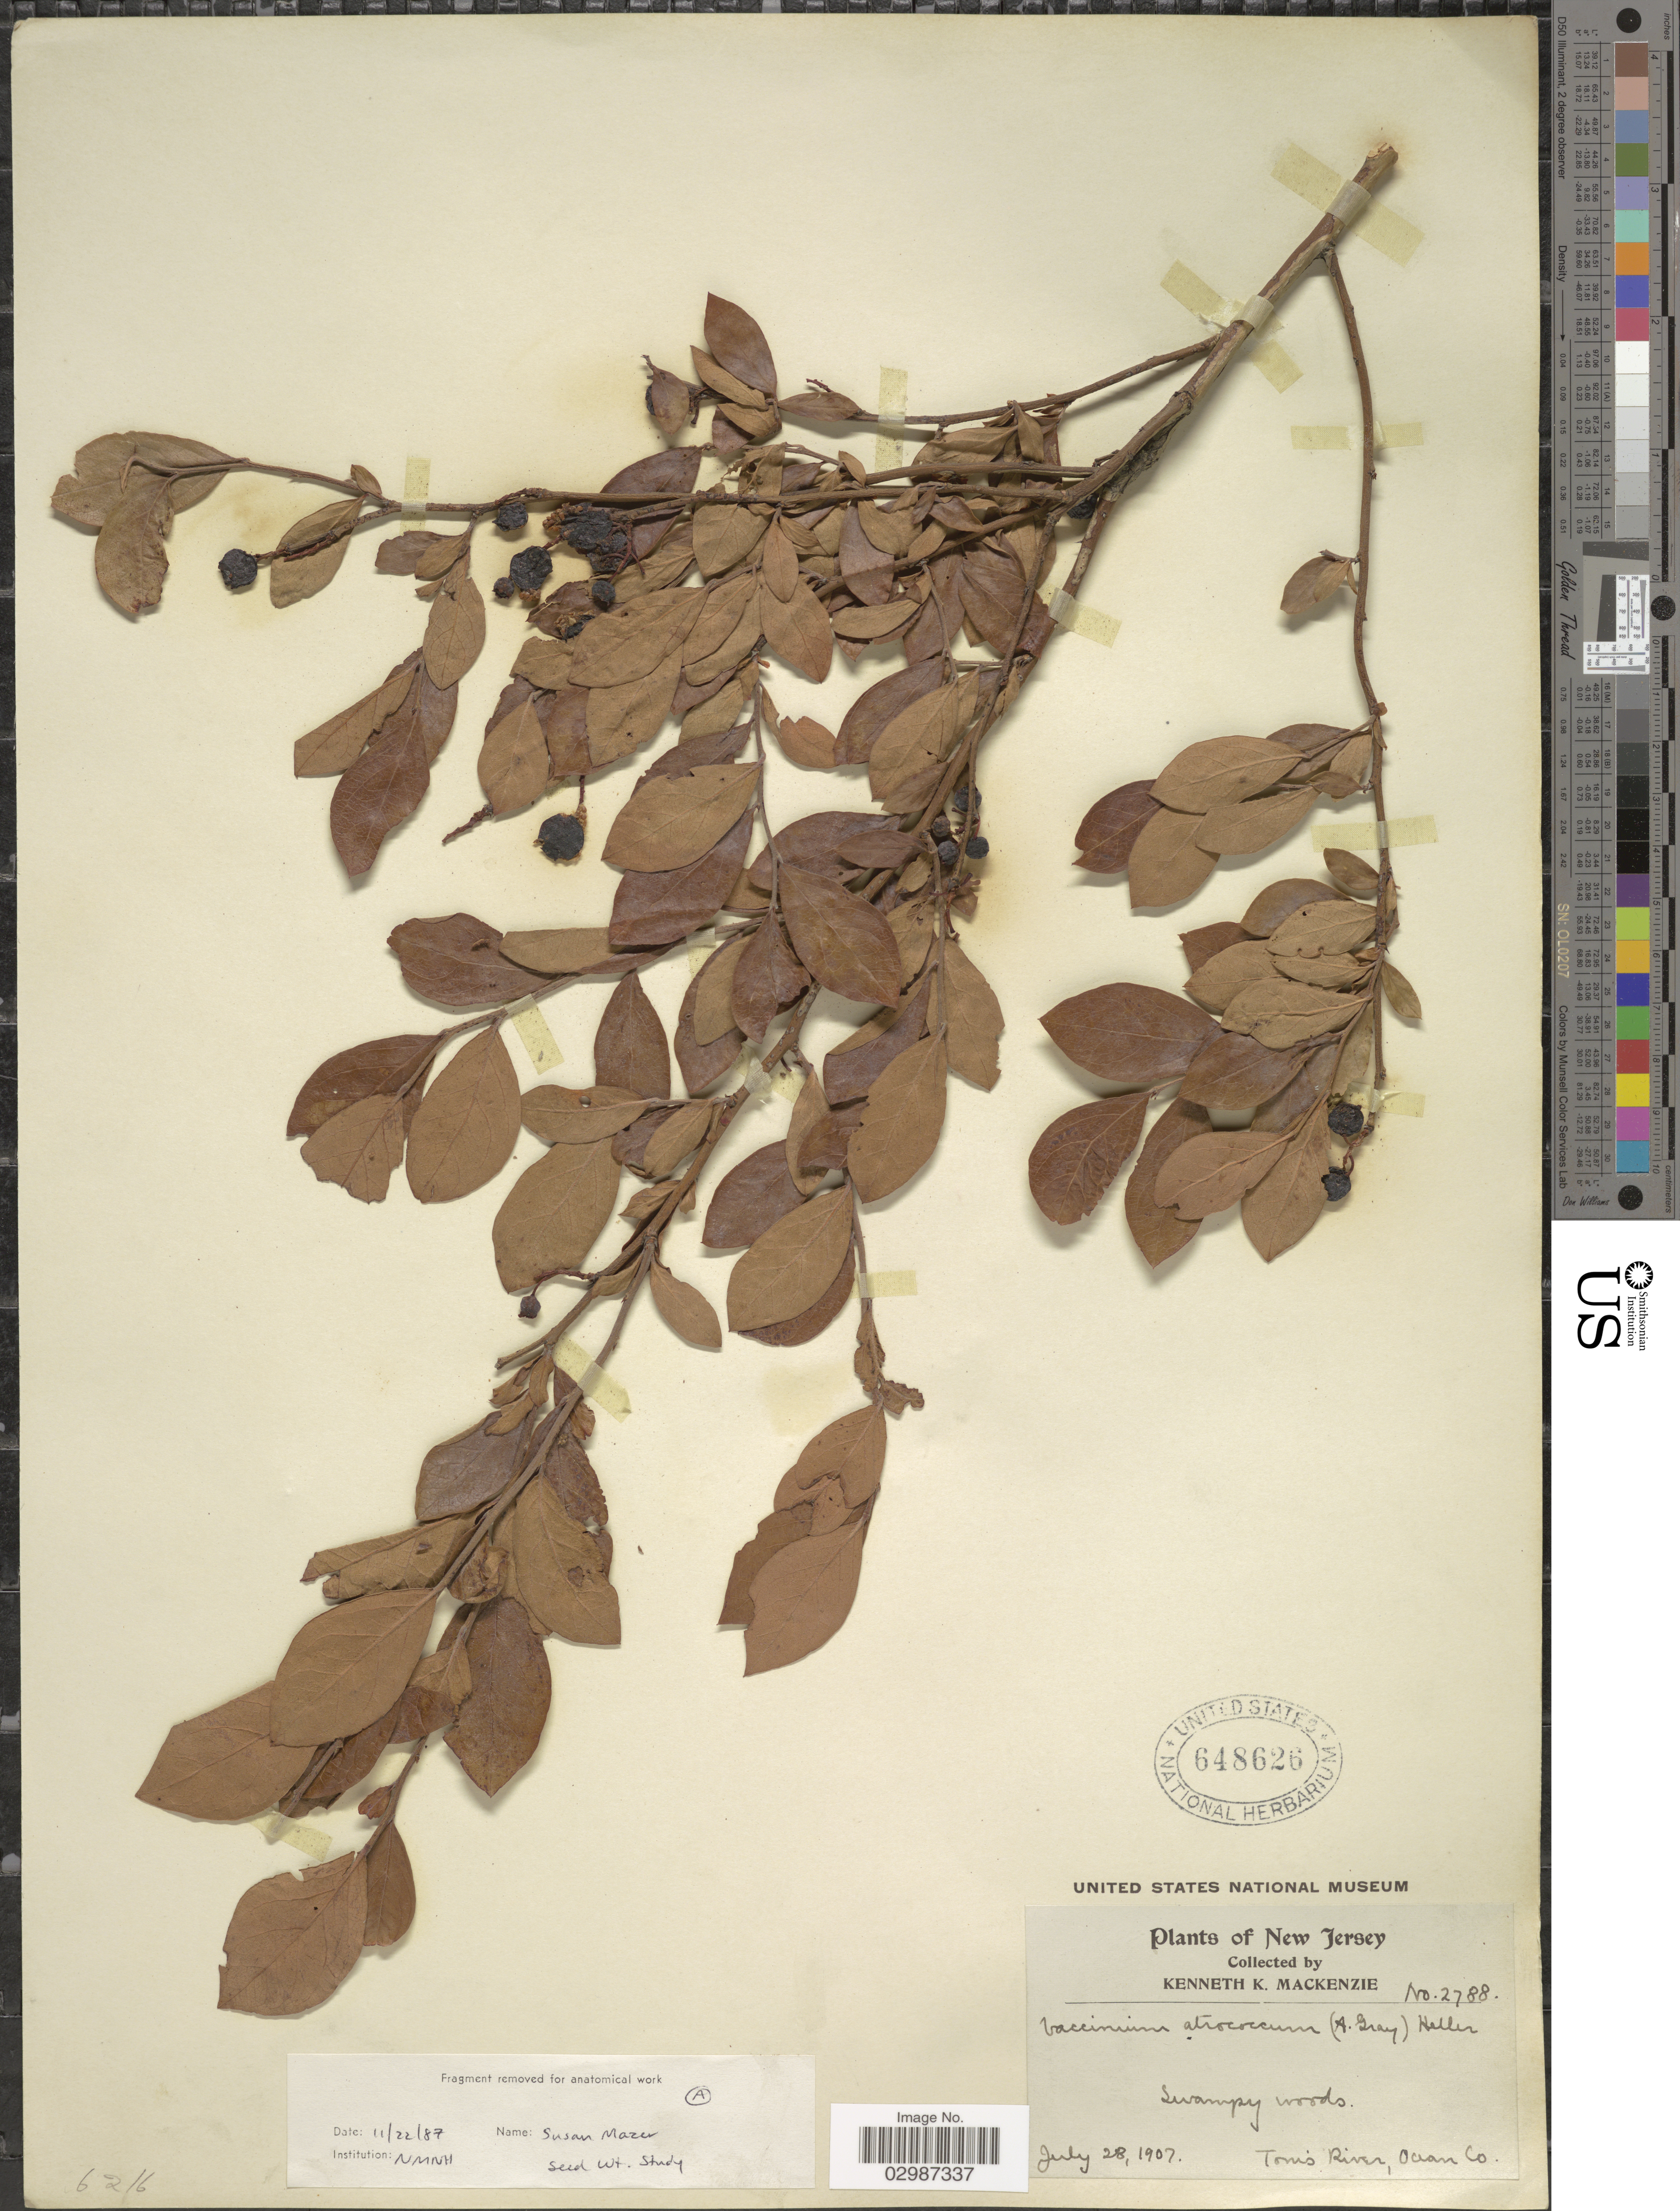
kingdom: Plantae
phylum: Tracheophyta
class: Magnoliopsida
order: Ericales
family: Ericaceae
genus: Vaccinium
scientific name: Vaccinium atrococcum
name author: (A. Gray) A. Heller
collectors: K. K. Mackenzie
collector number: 2788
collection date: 1907-07-28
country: United States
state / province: New Jersey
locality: Swampy woods.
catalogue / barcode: US 648626